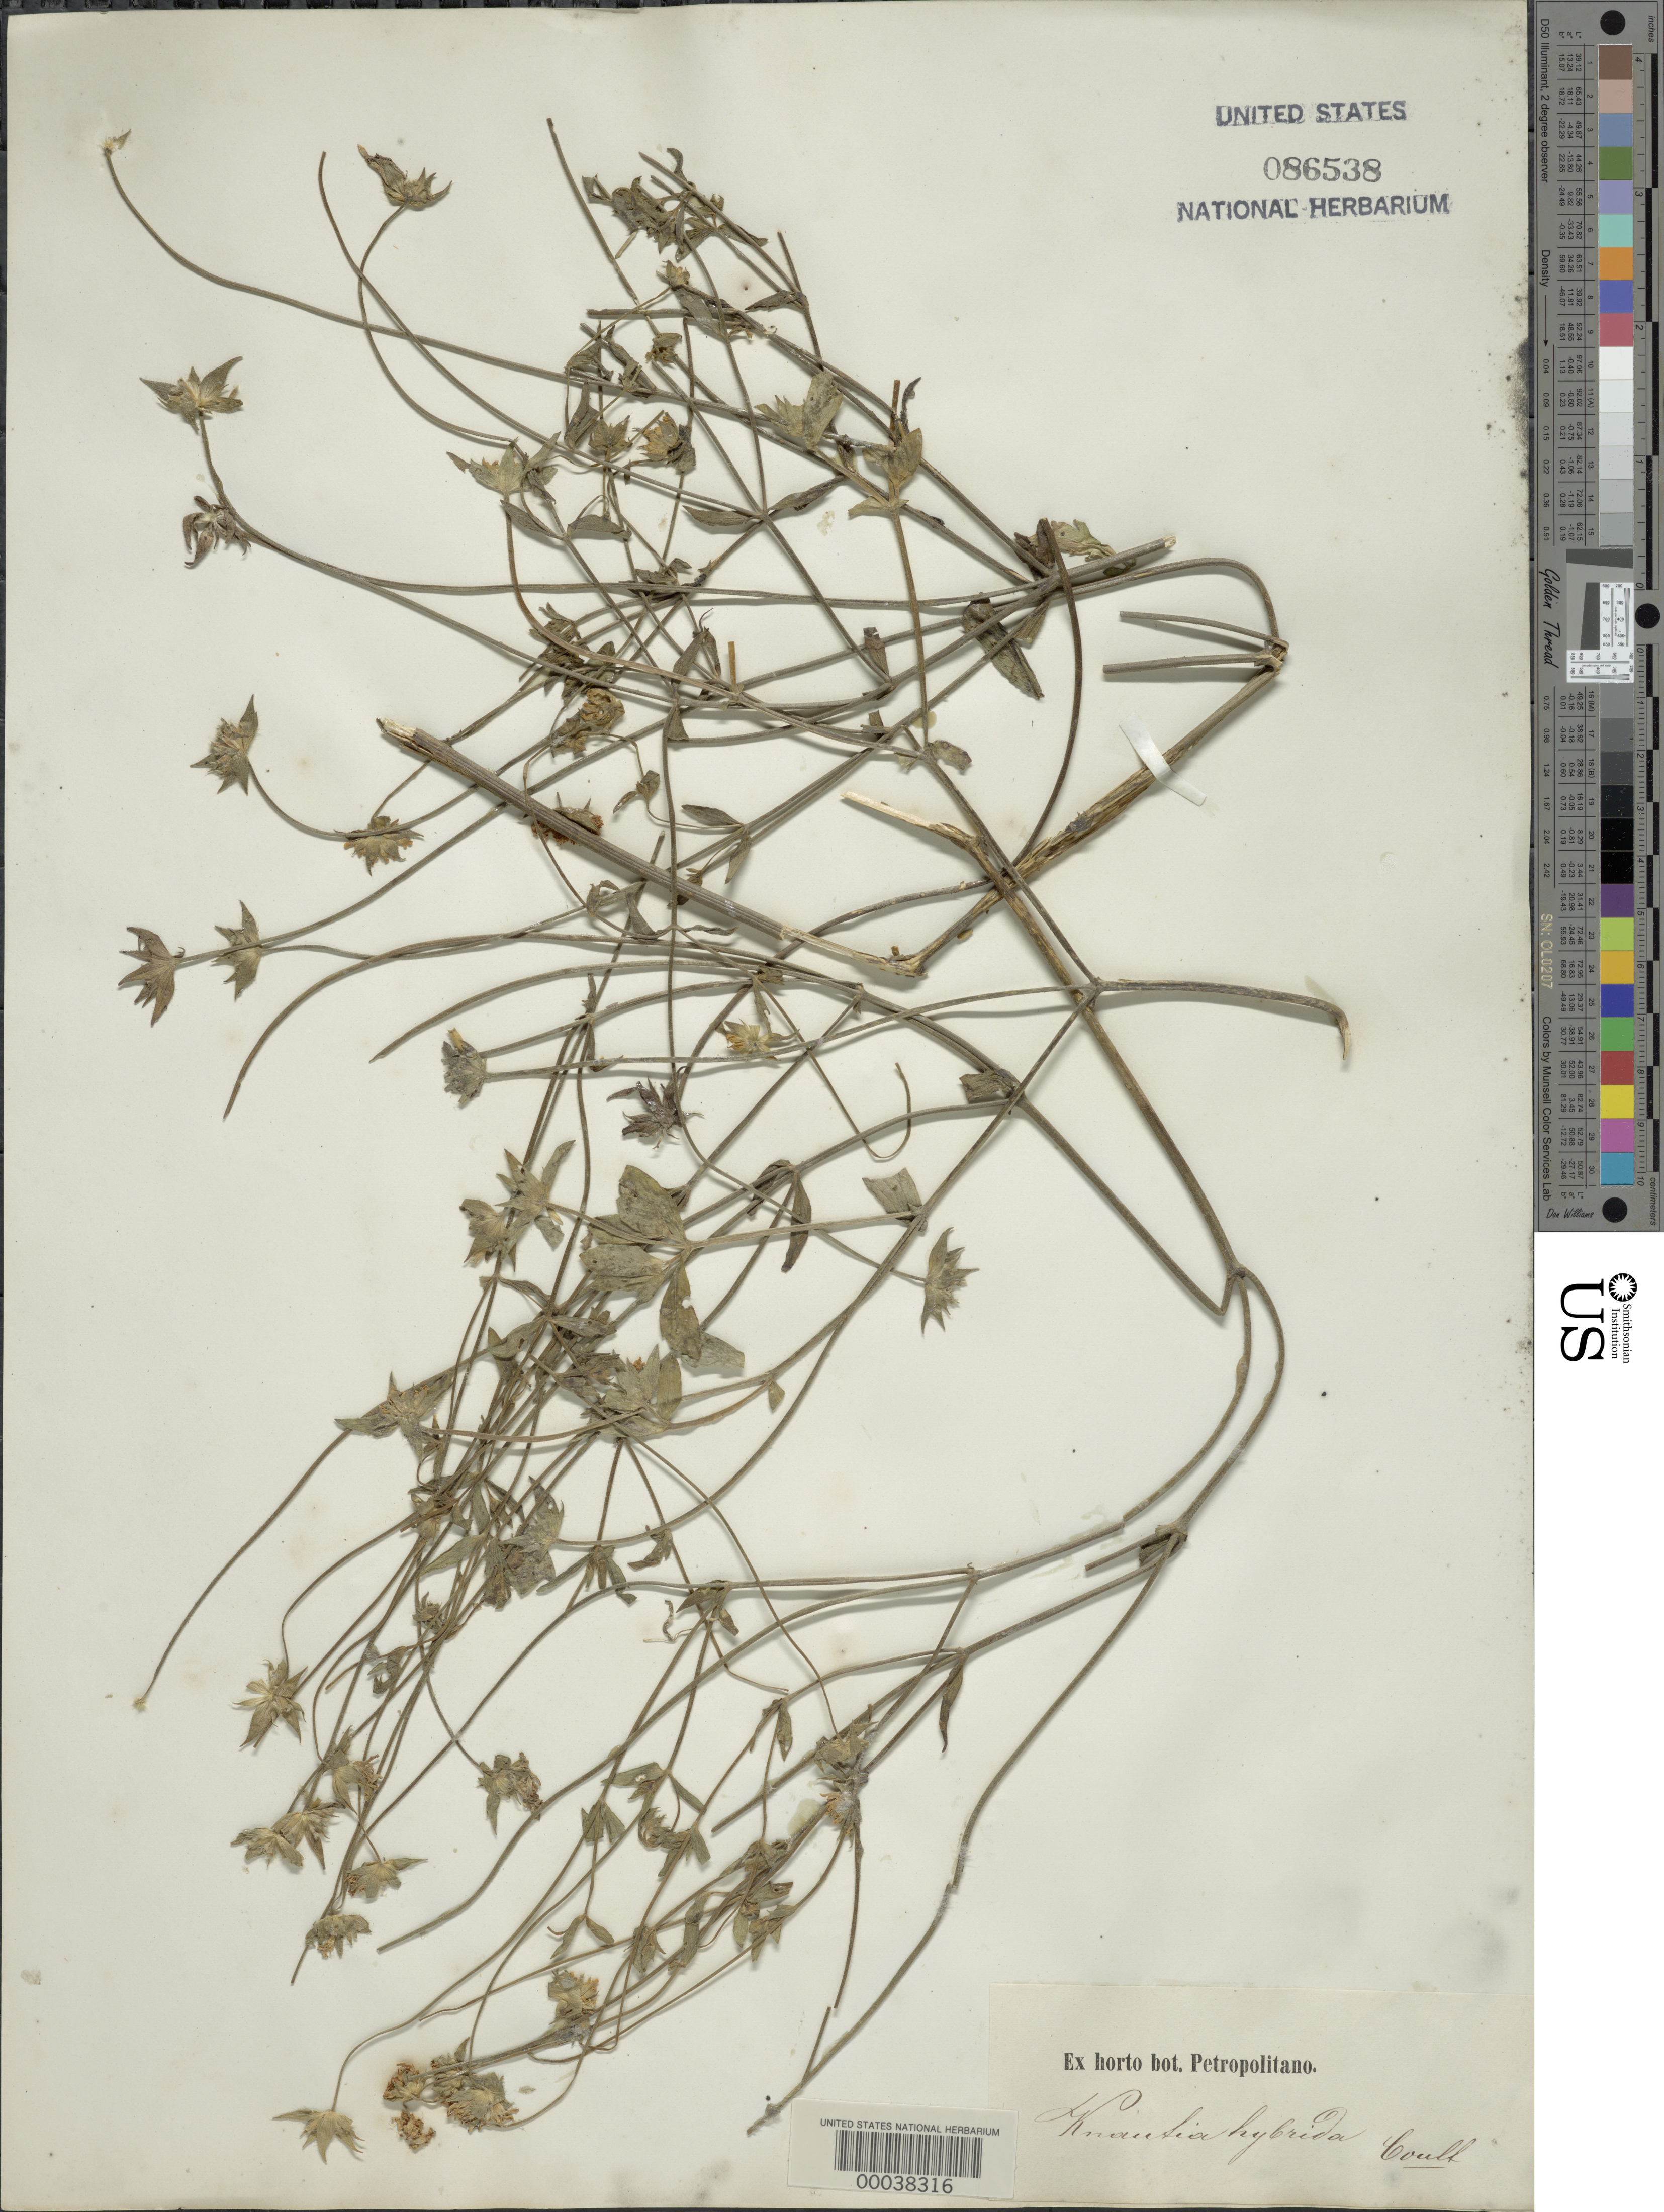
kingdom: Plantae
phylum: Tracheophyta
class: Magnoliopsida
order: Dipsacales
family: Caprifoliaceae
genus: Knautia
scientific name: Knautia hybrida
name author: Coult.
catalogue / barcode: US 86538